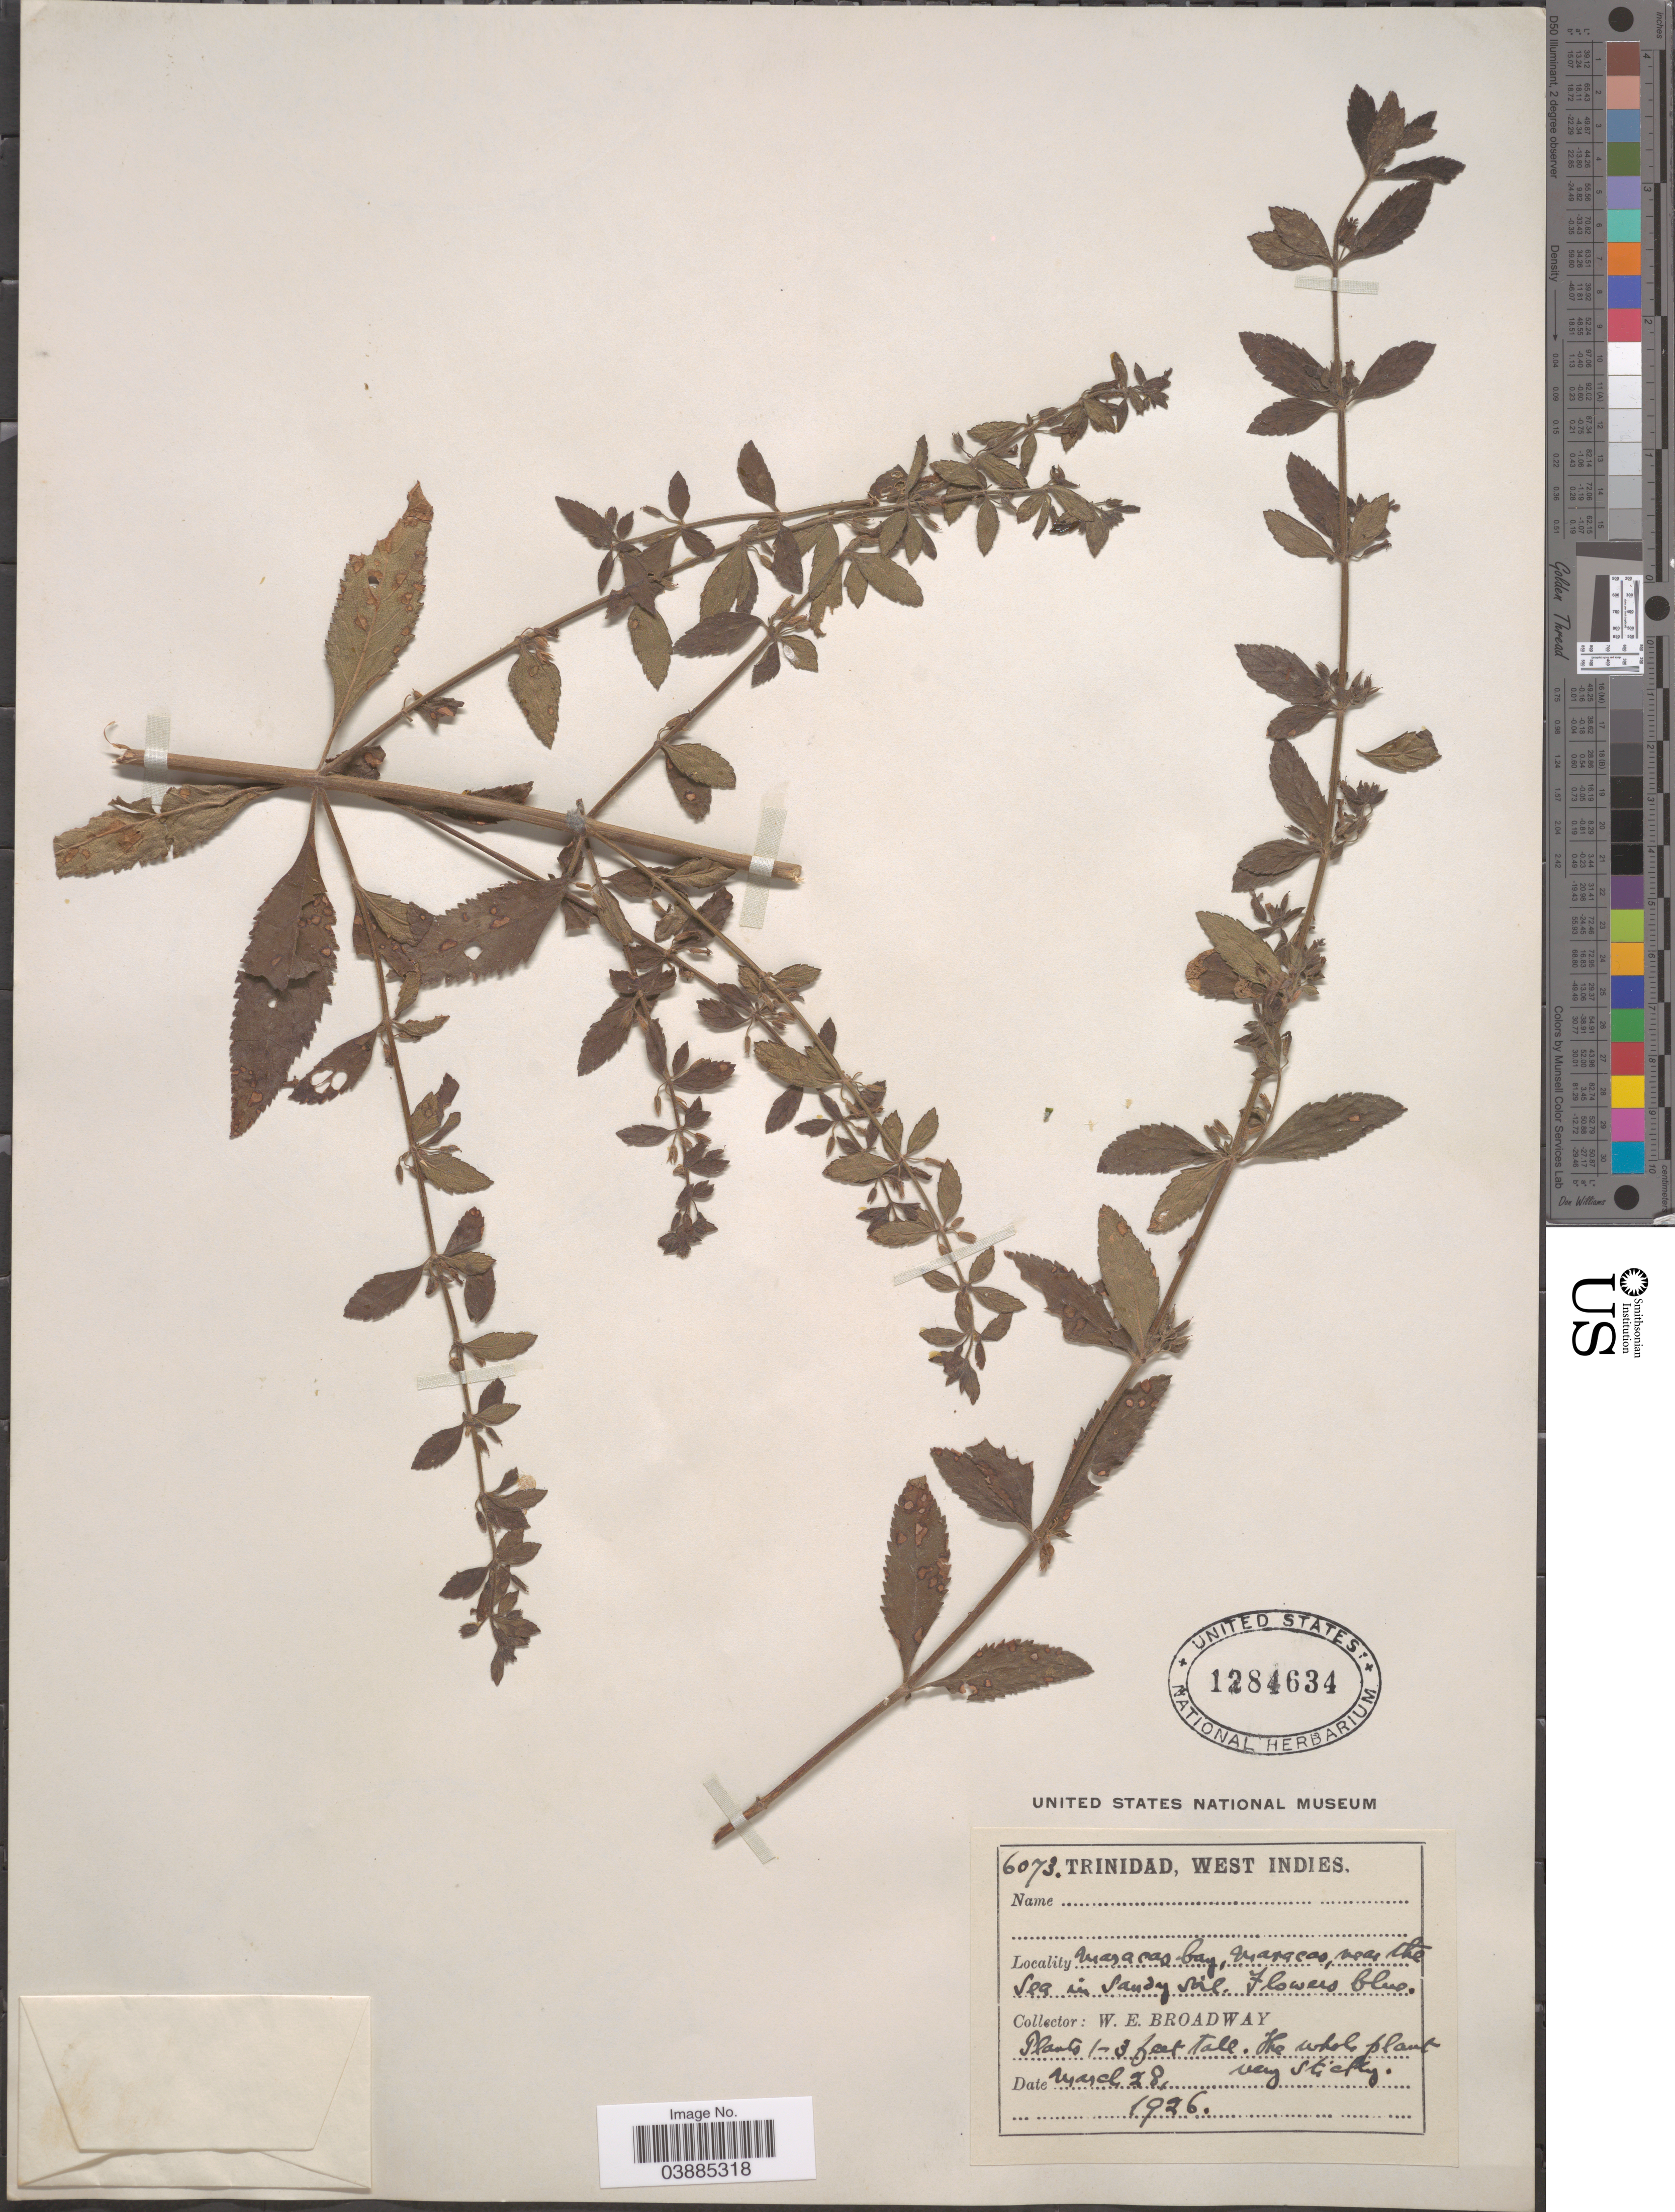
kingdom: Plantae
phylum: Tracheophyta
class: Magnoliopsida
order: Lamiales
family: Plantaginaceae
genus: Valeria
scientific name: Valeria sp.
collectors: W. E. Broadway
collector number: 6073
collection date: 1926-03-28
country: Trinidad and Tobago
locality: Trinidad, West Indies. Maracas bay, Maracas, near the sea in sandy soil.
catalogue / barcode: US 1284634